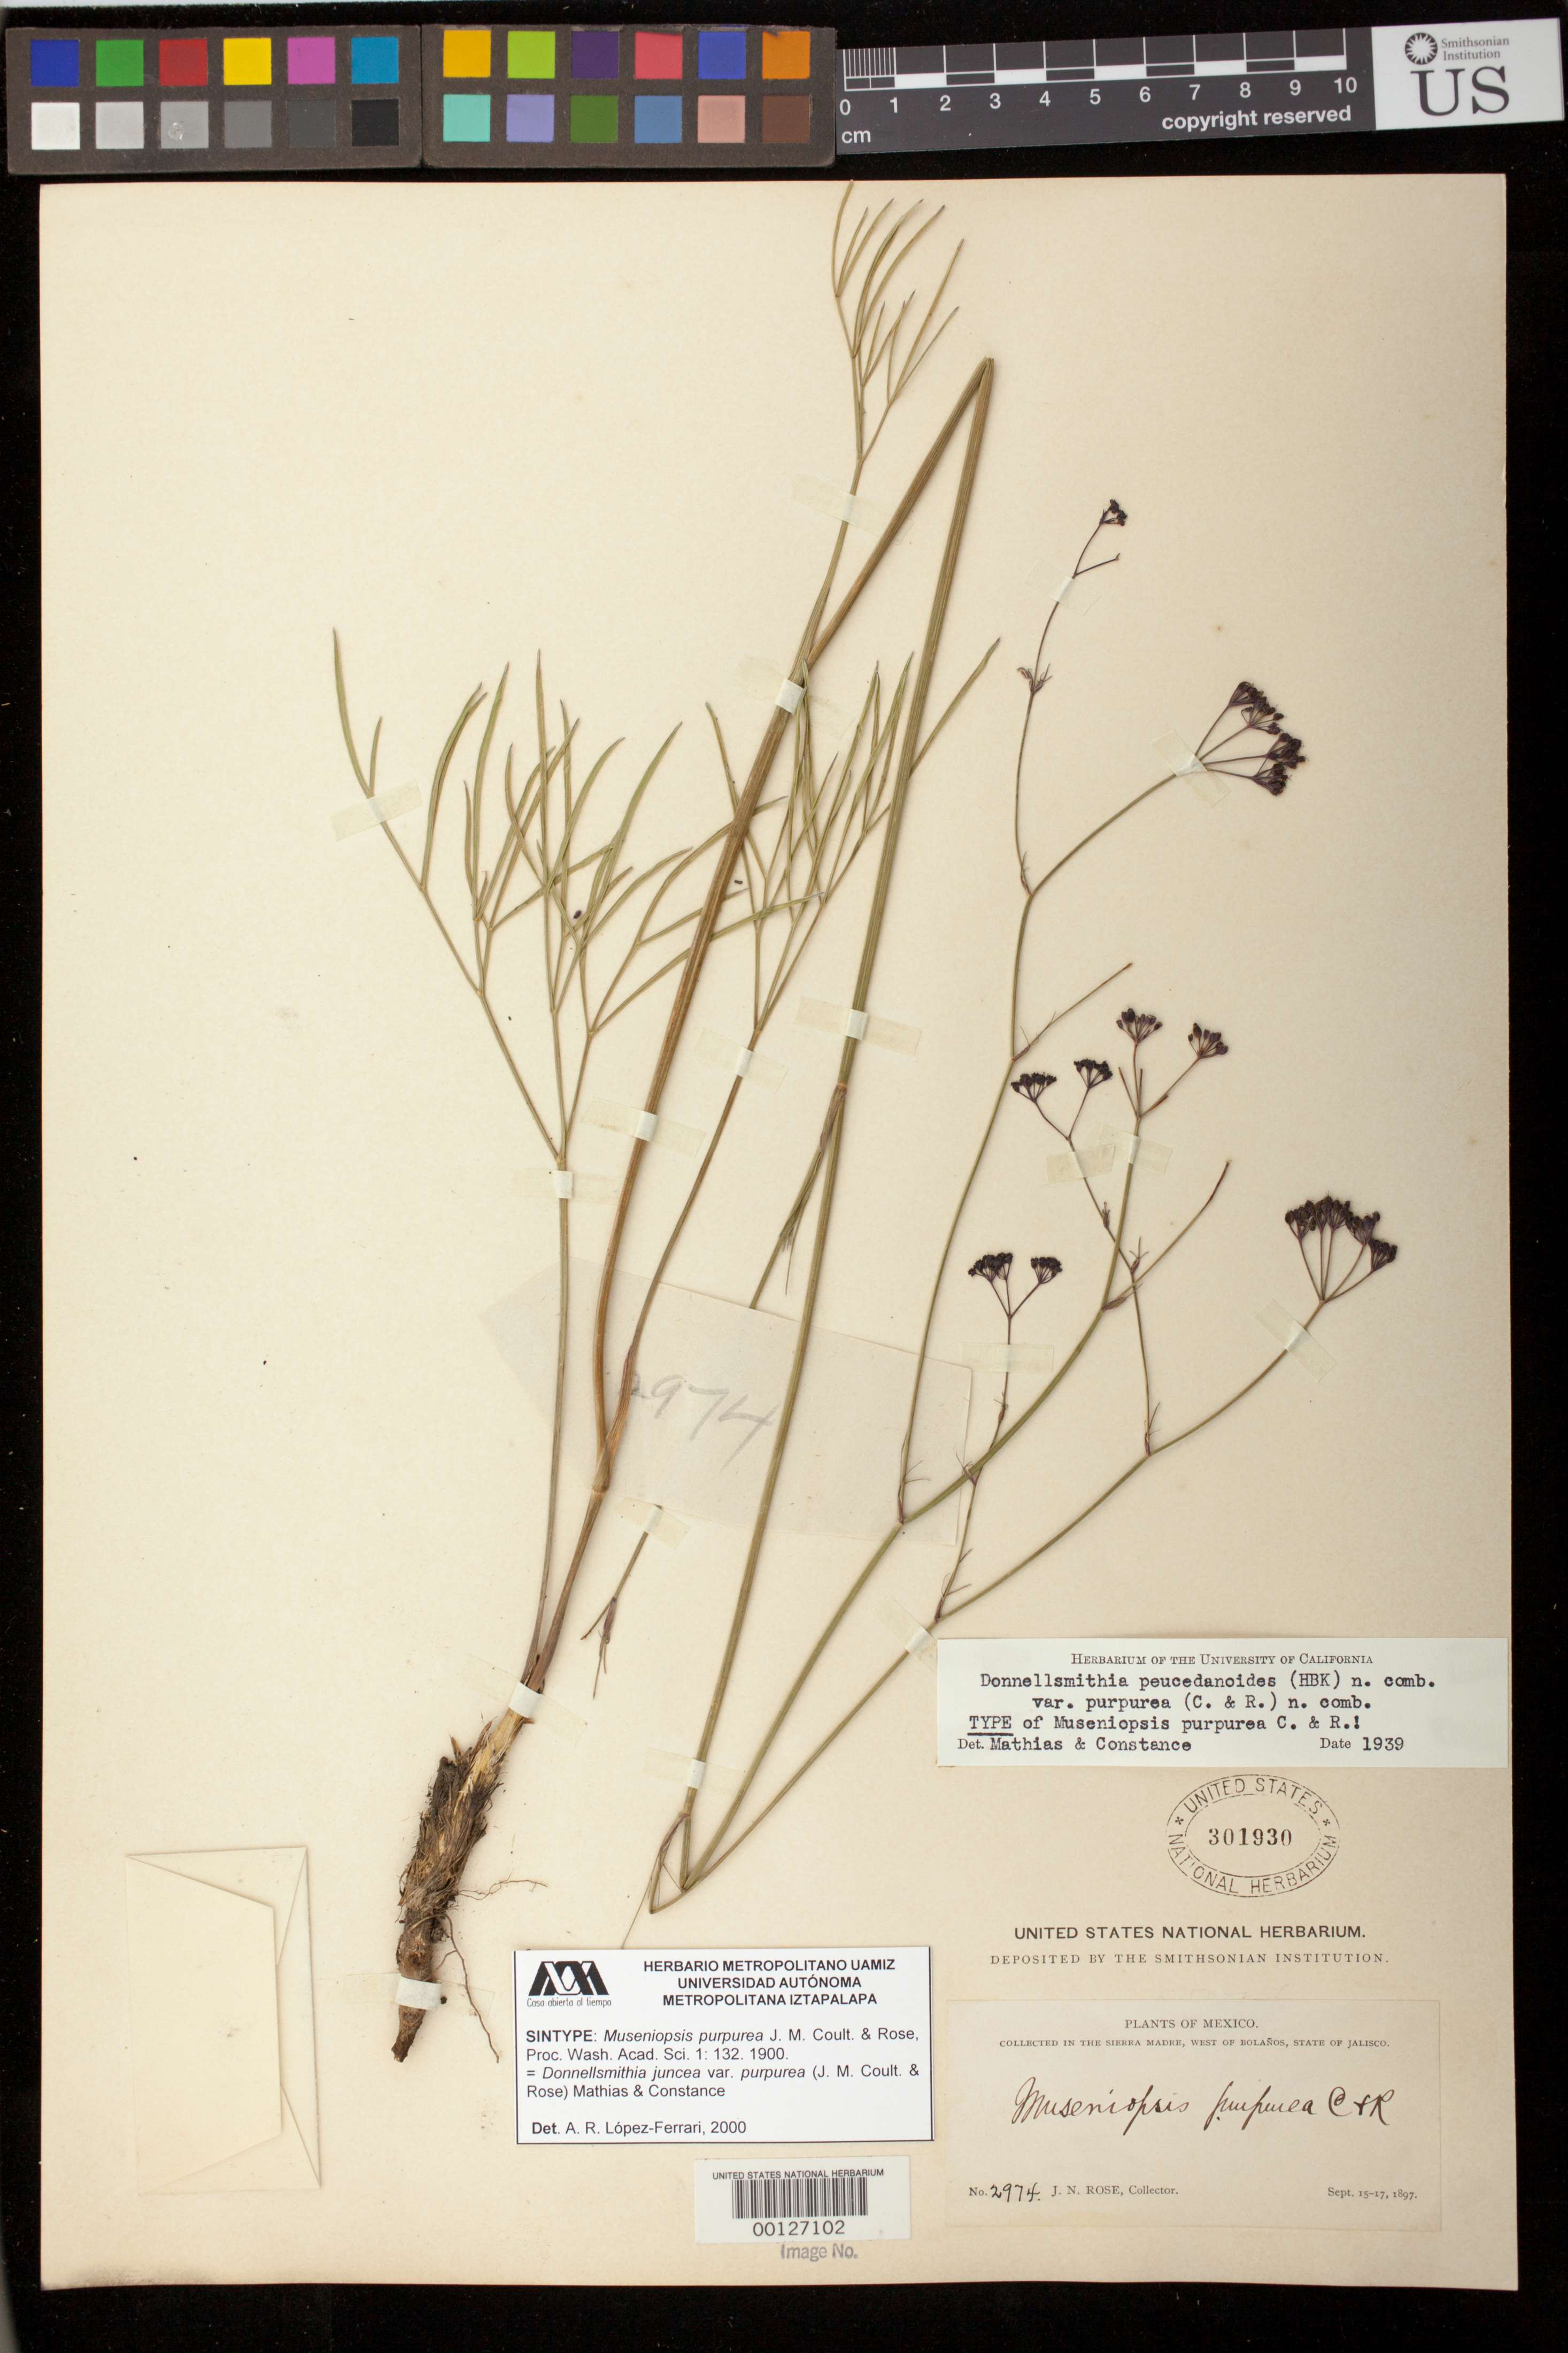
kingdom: Plantae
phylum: Tracheophyta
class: Magnoliopsida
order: Apiales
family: Apiaceae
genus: Museniopsis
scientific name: Museniopsis purpurea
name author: J.M. Coult. & Rose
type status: Syntype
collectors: J. N. Rose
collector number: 2974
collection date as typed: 15 Sep 1897 to 17 Sep 1897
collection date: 1897-09-15/1897-09-17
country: Mexico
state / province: Jalisco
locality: Sierra Madre,W of Bolaños.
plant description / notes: Protologue cites 4 collections (syntypes). This specimen annotated as "TYPE" by Mathias & Constance (1939), lectotypification not seen.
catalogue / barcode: US 301930